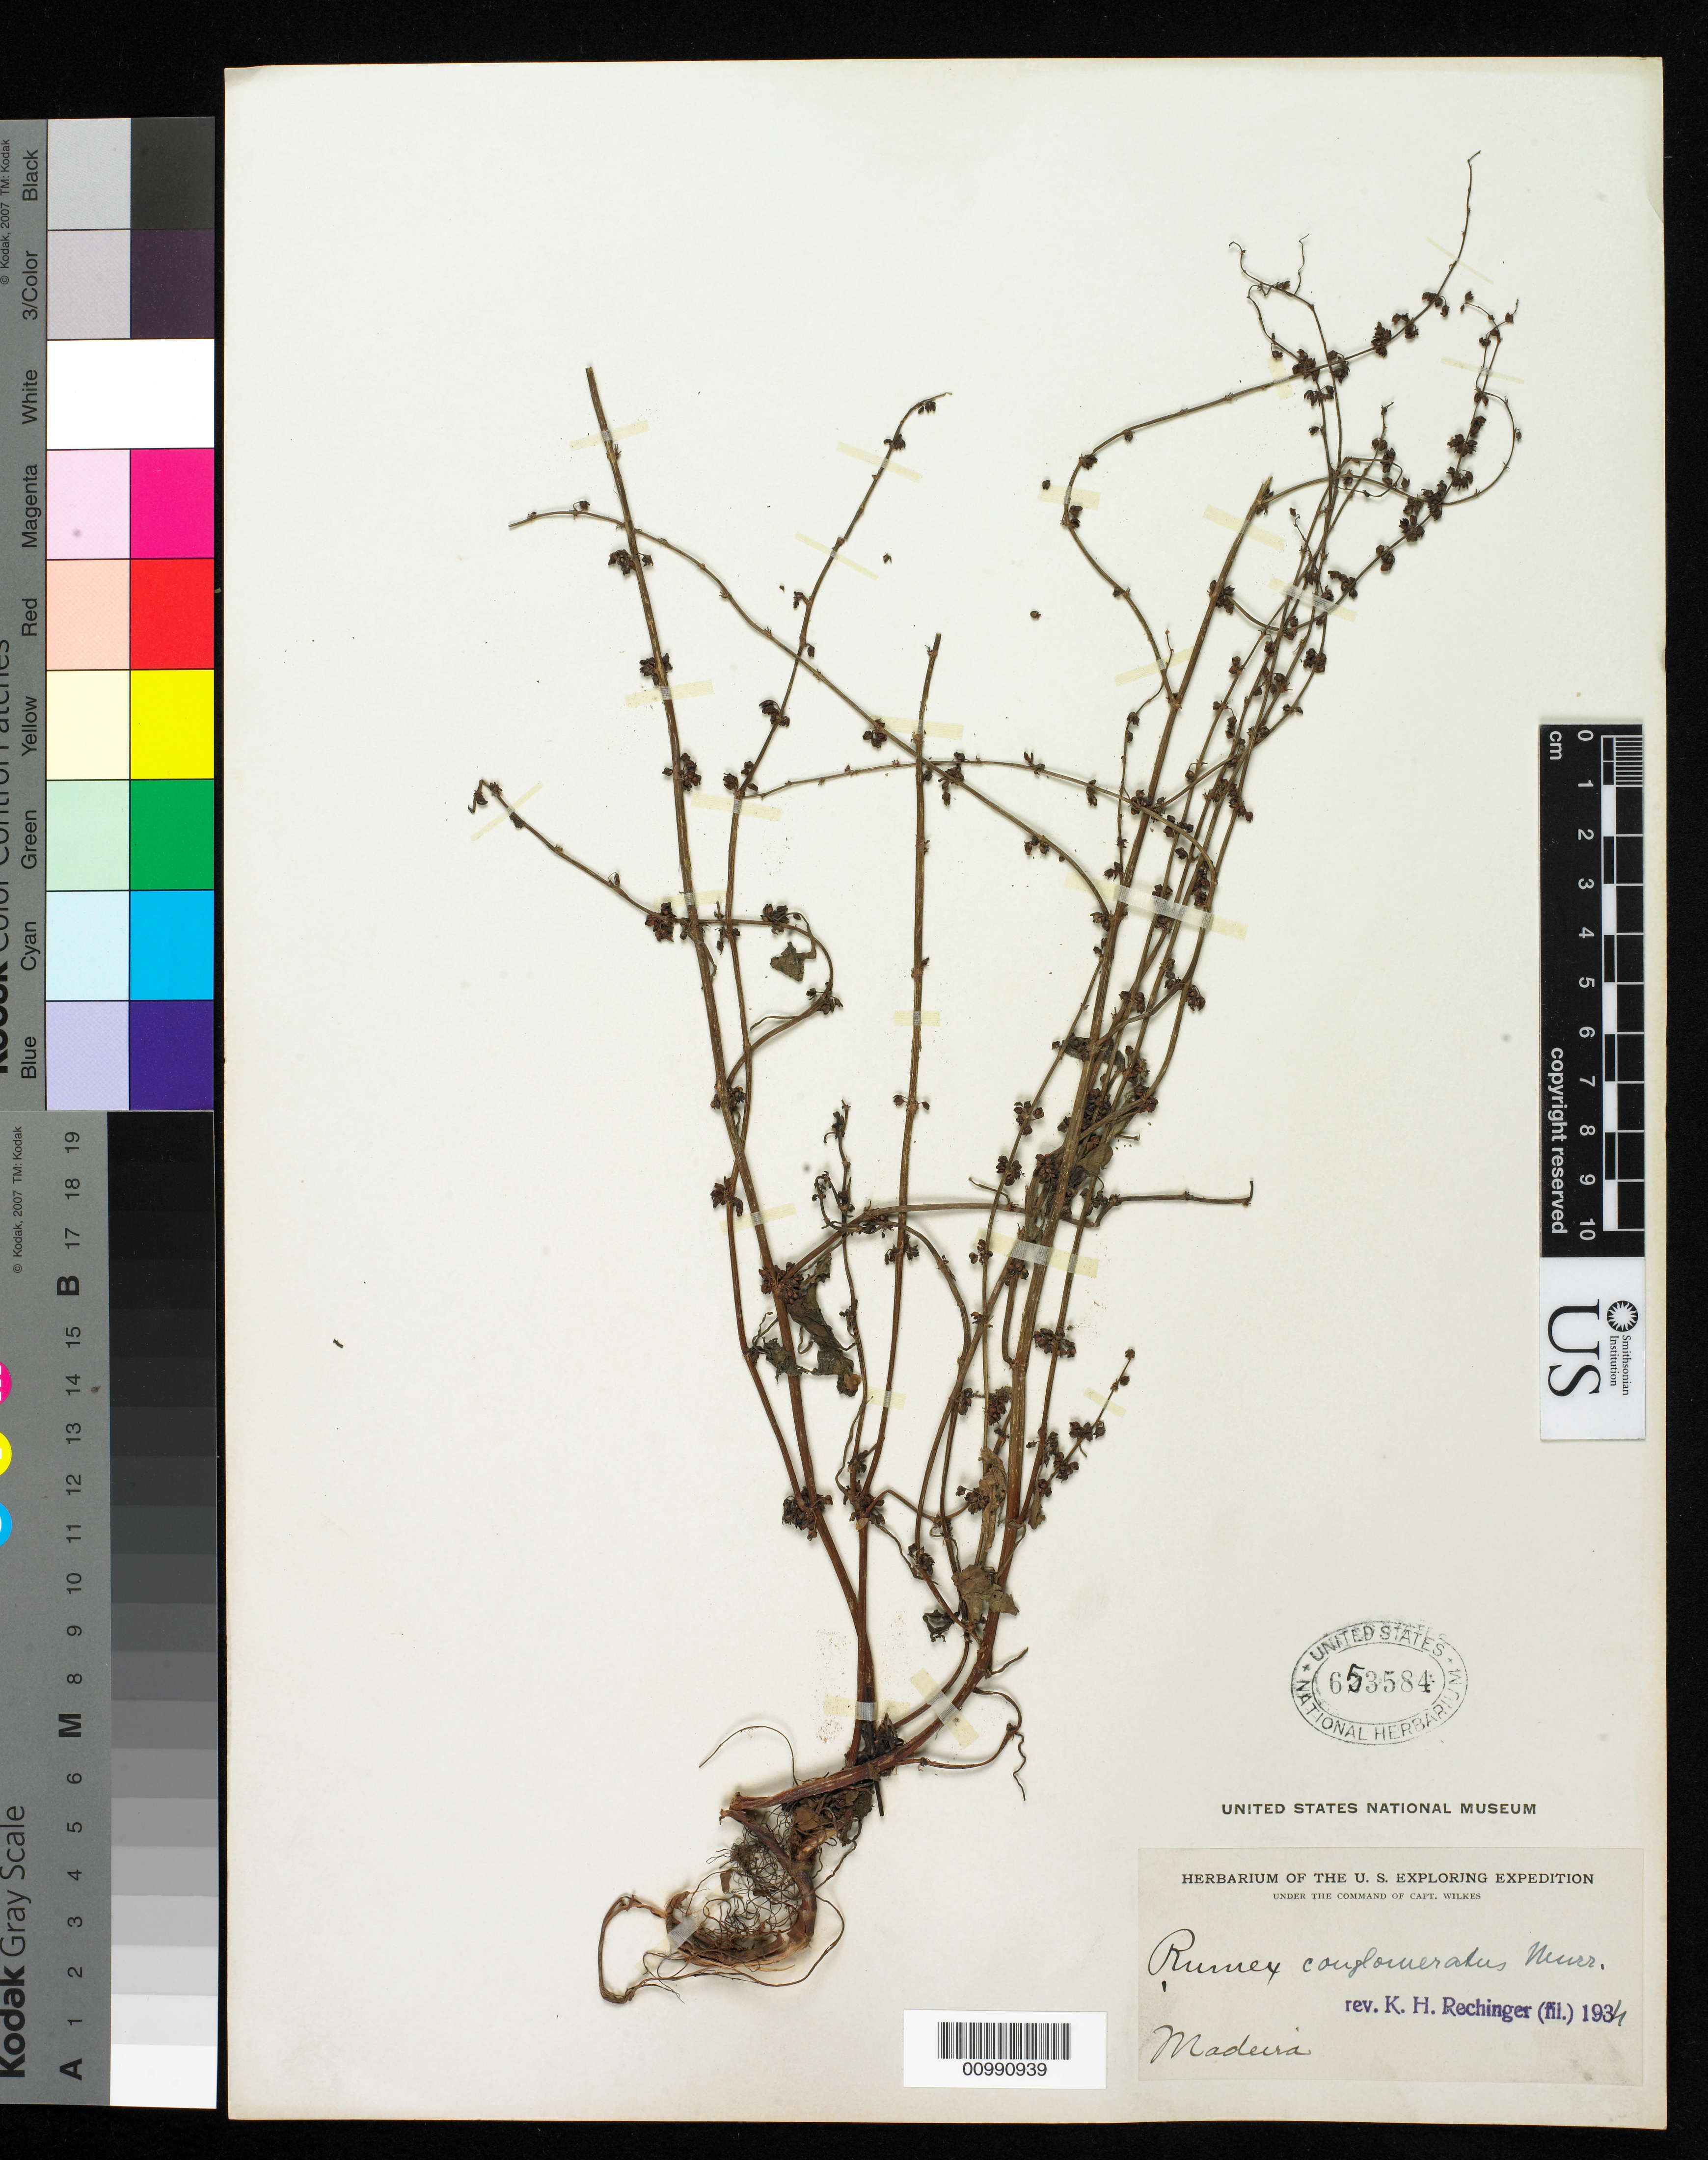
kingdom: Plantae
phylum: Tracheophyta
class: Magnoliopsida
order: Caryophyllales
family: Polygonaceae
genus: Rumex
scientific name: Rumex conglomeratus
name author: Murray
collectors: Wilkes Explor. Exped.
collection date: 1838/1842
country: Portugal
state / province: Madeira (Aut. Reg.)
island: Madeira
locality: Funchal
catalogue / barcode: US 653584